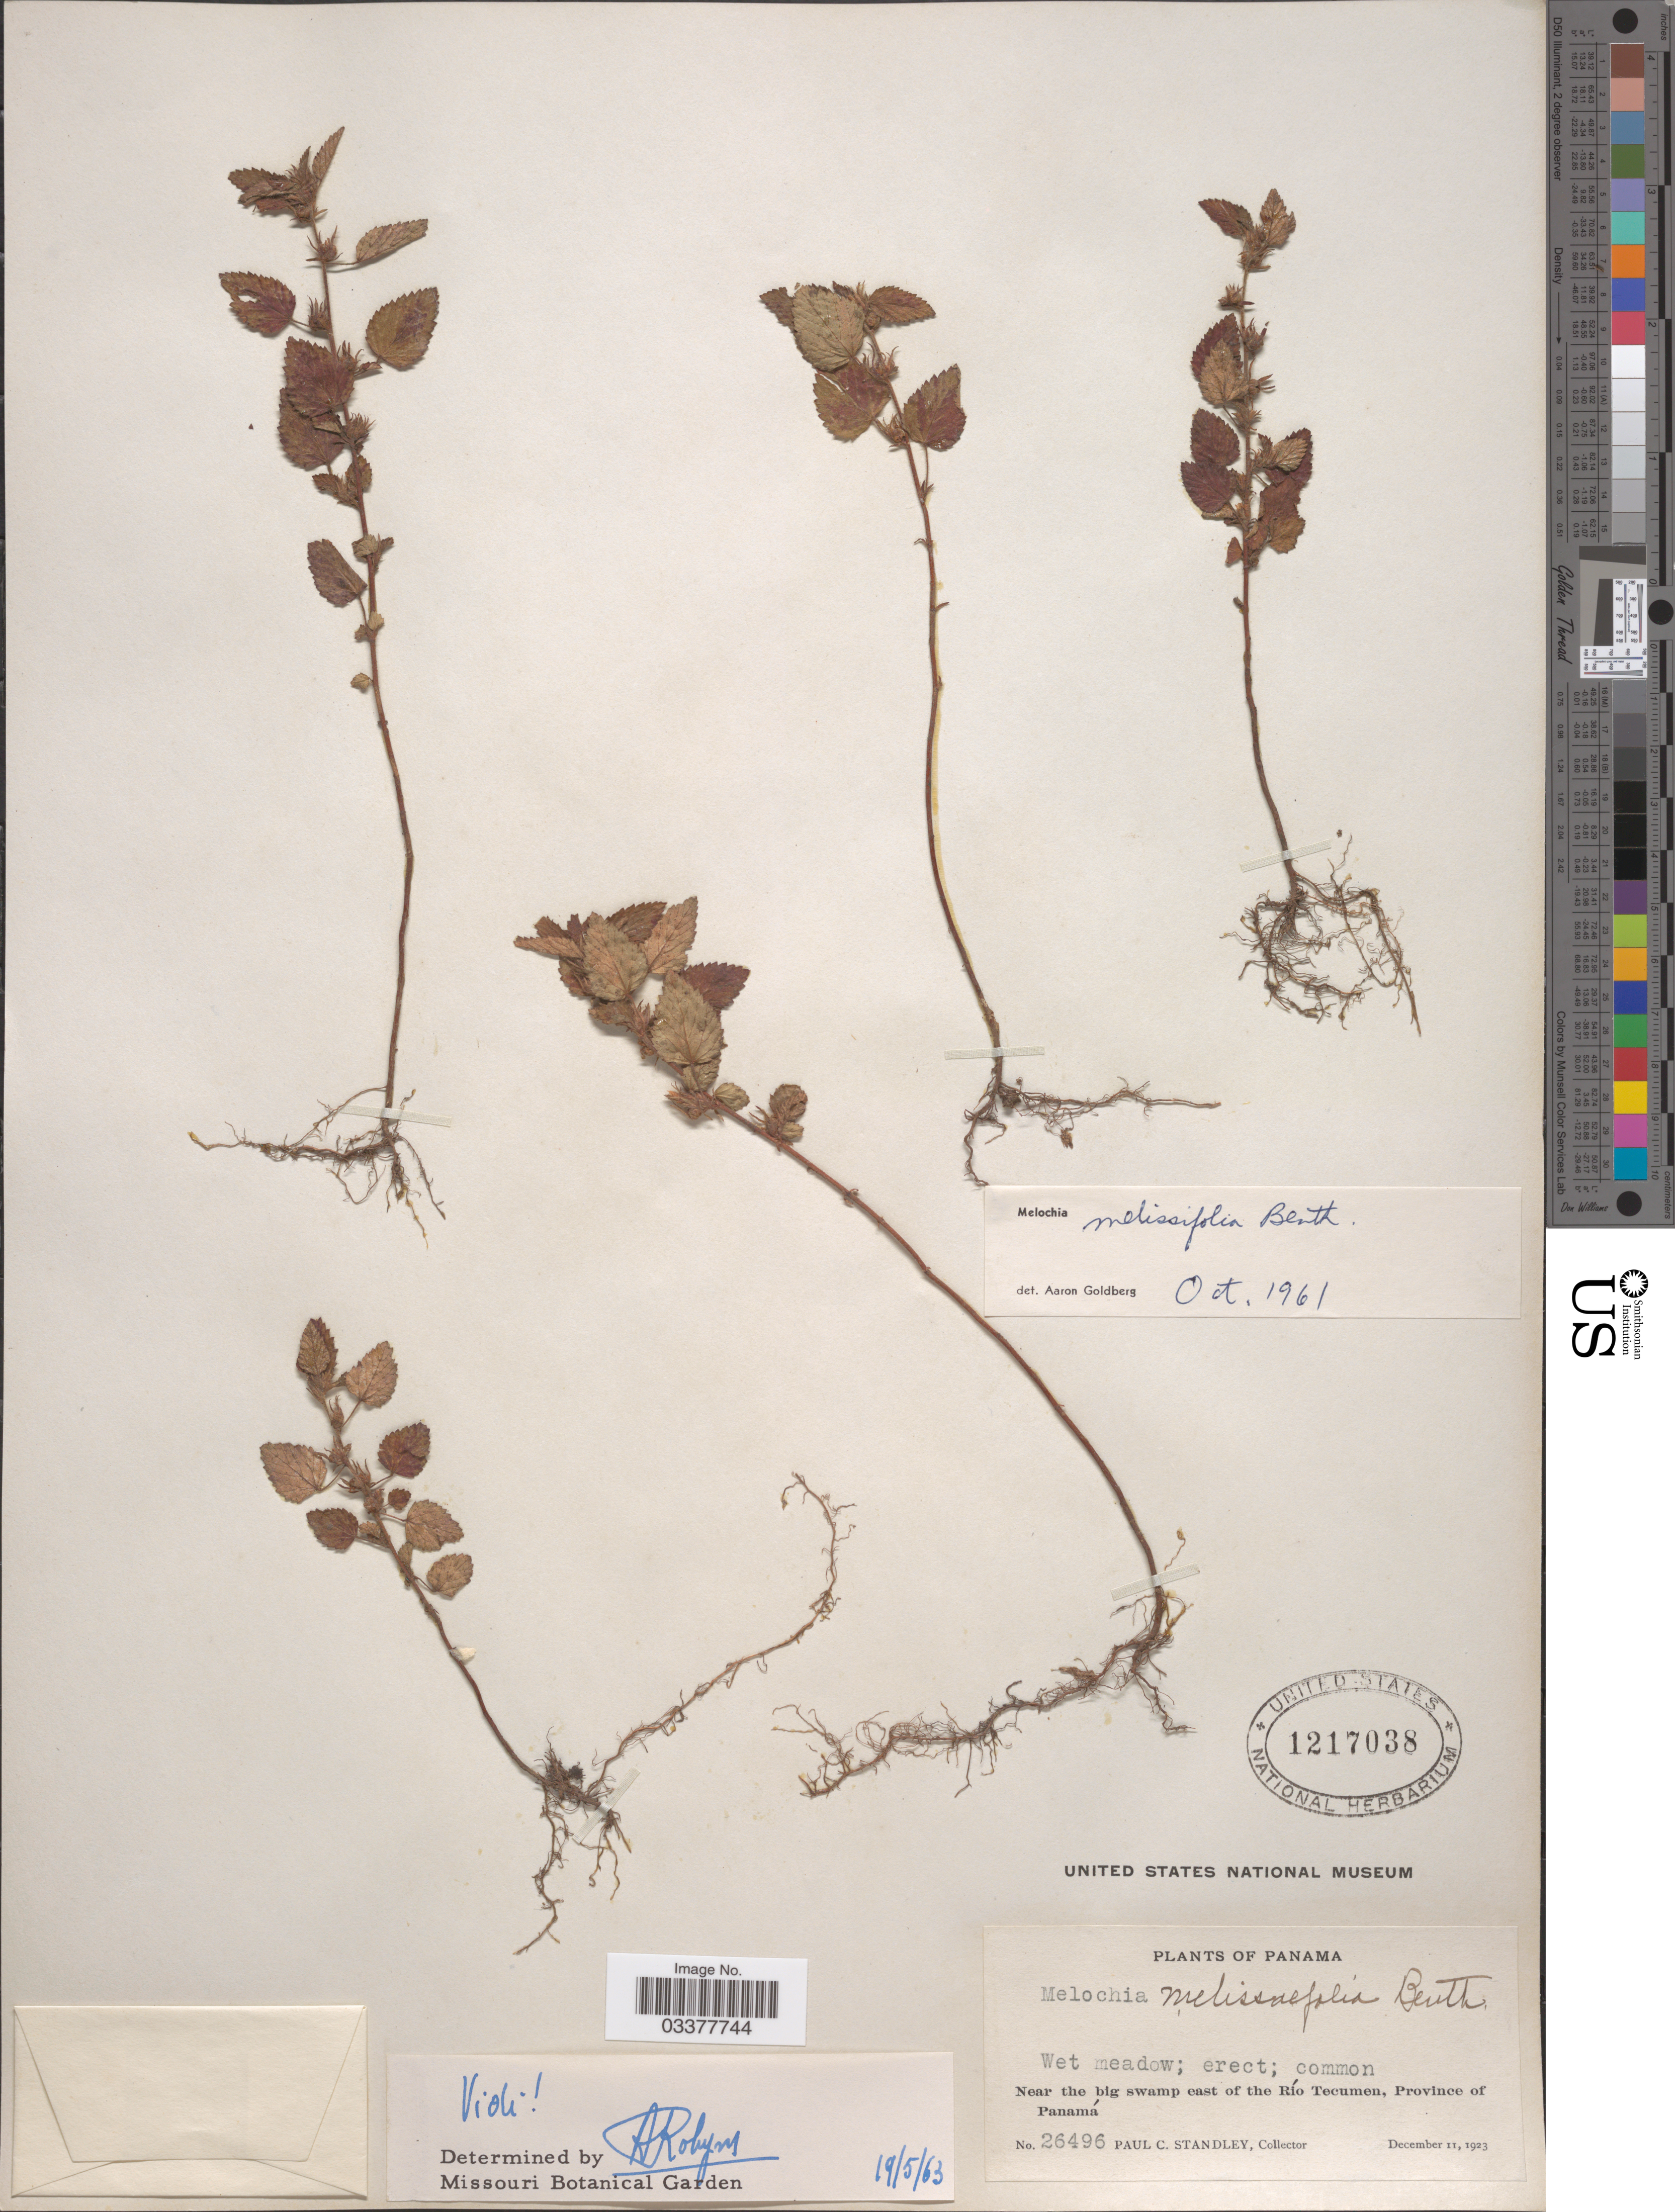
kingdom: Plantae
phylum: Tracheophyta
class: Magnoliopsida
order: Malvales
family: Malvaceae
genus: Melochia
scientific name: Melochia melissifolia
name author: Benth.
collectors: P. C. Standley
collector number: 26496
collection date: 1923-12-11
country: Panama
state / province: Panamá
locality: Near the big swamp east of the Río Tecumen.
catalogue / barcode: US 1217038